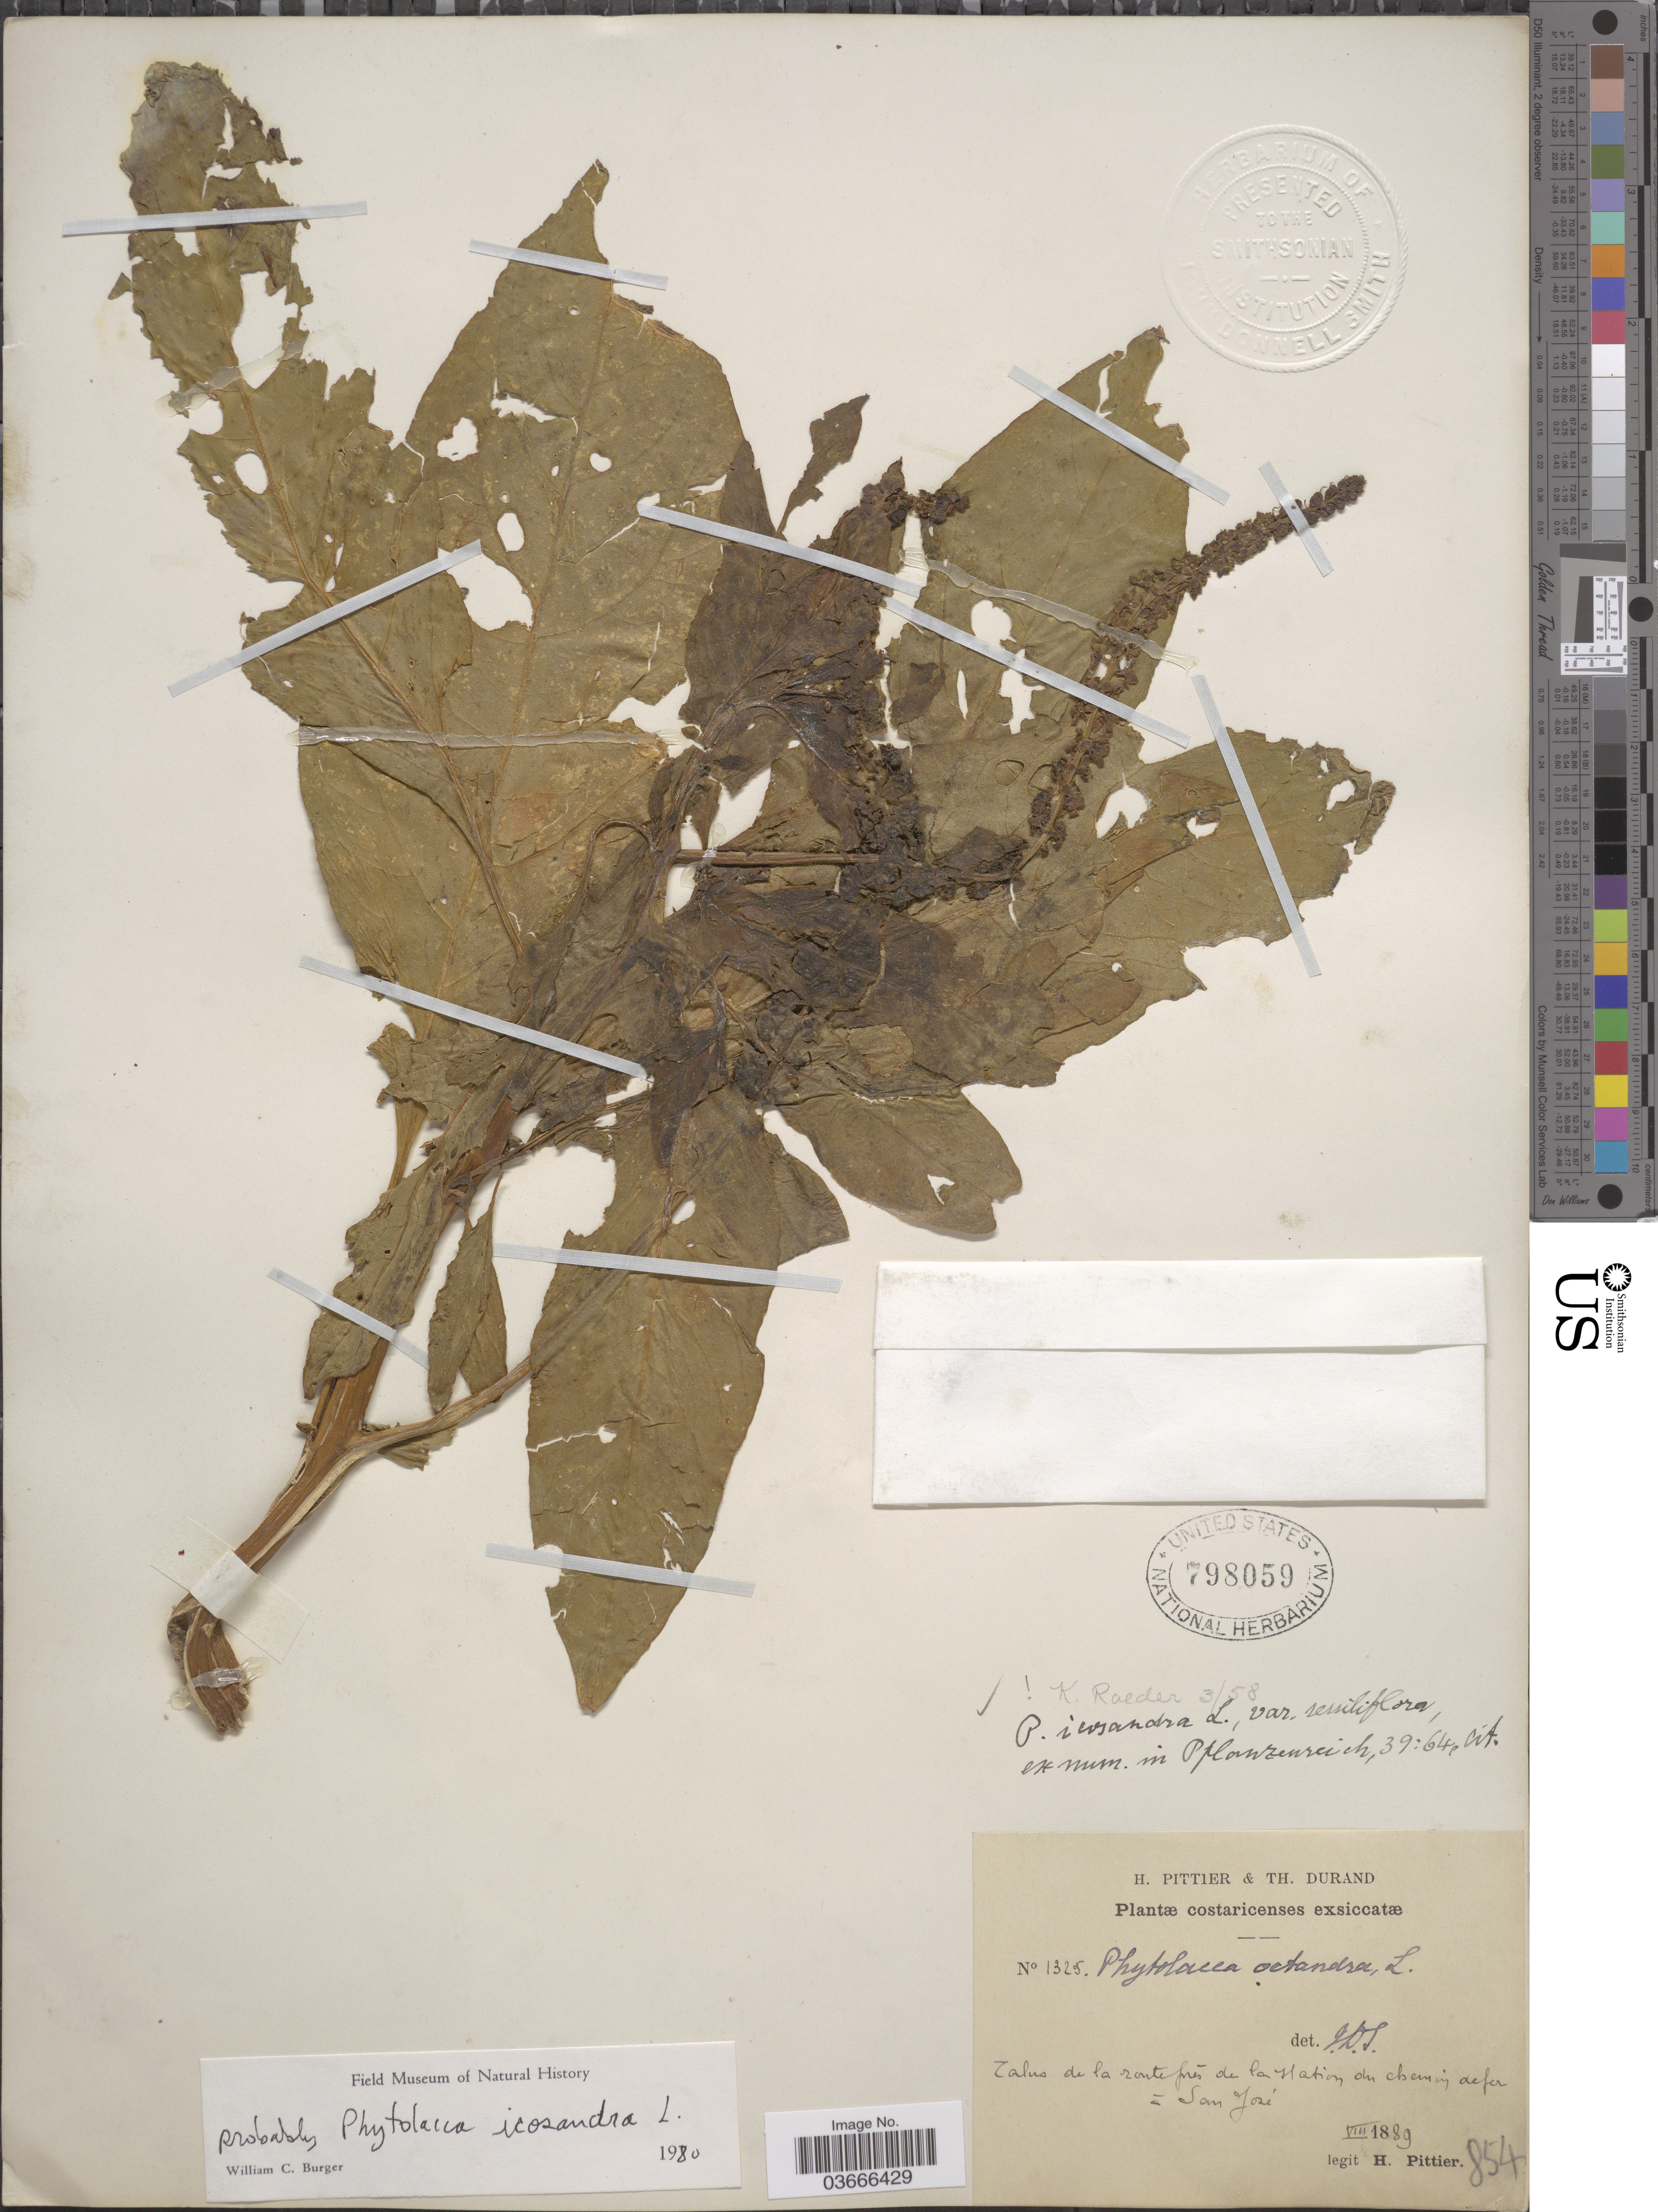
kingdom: Plantae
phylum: Tracheophyta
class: Magnoliopsida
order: Caryophyllales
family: Phytolaccaceae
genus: Phytolacca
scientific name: Phytolacca icosandra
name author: L.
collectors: H. F. Pittier & T. Durand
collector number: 854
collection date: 1889-08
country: Costa Rica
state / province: San José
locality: Talus de la route prés de la station du chemin de fer San José.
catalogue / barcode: US 798059